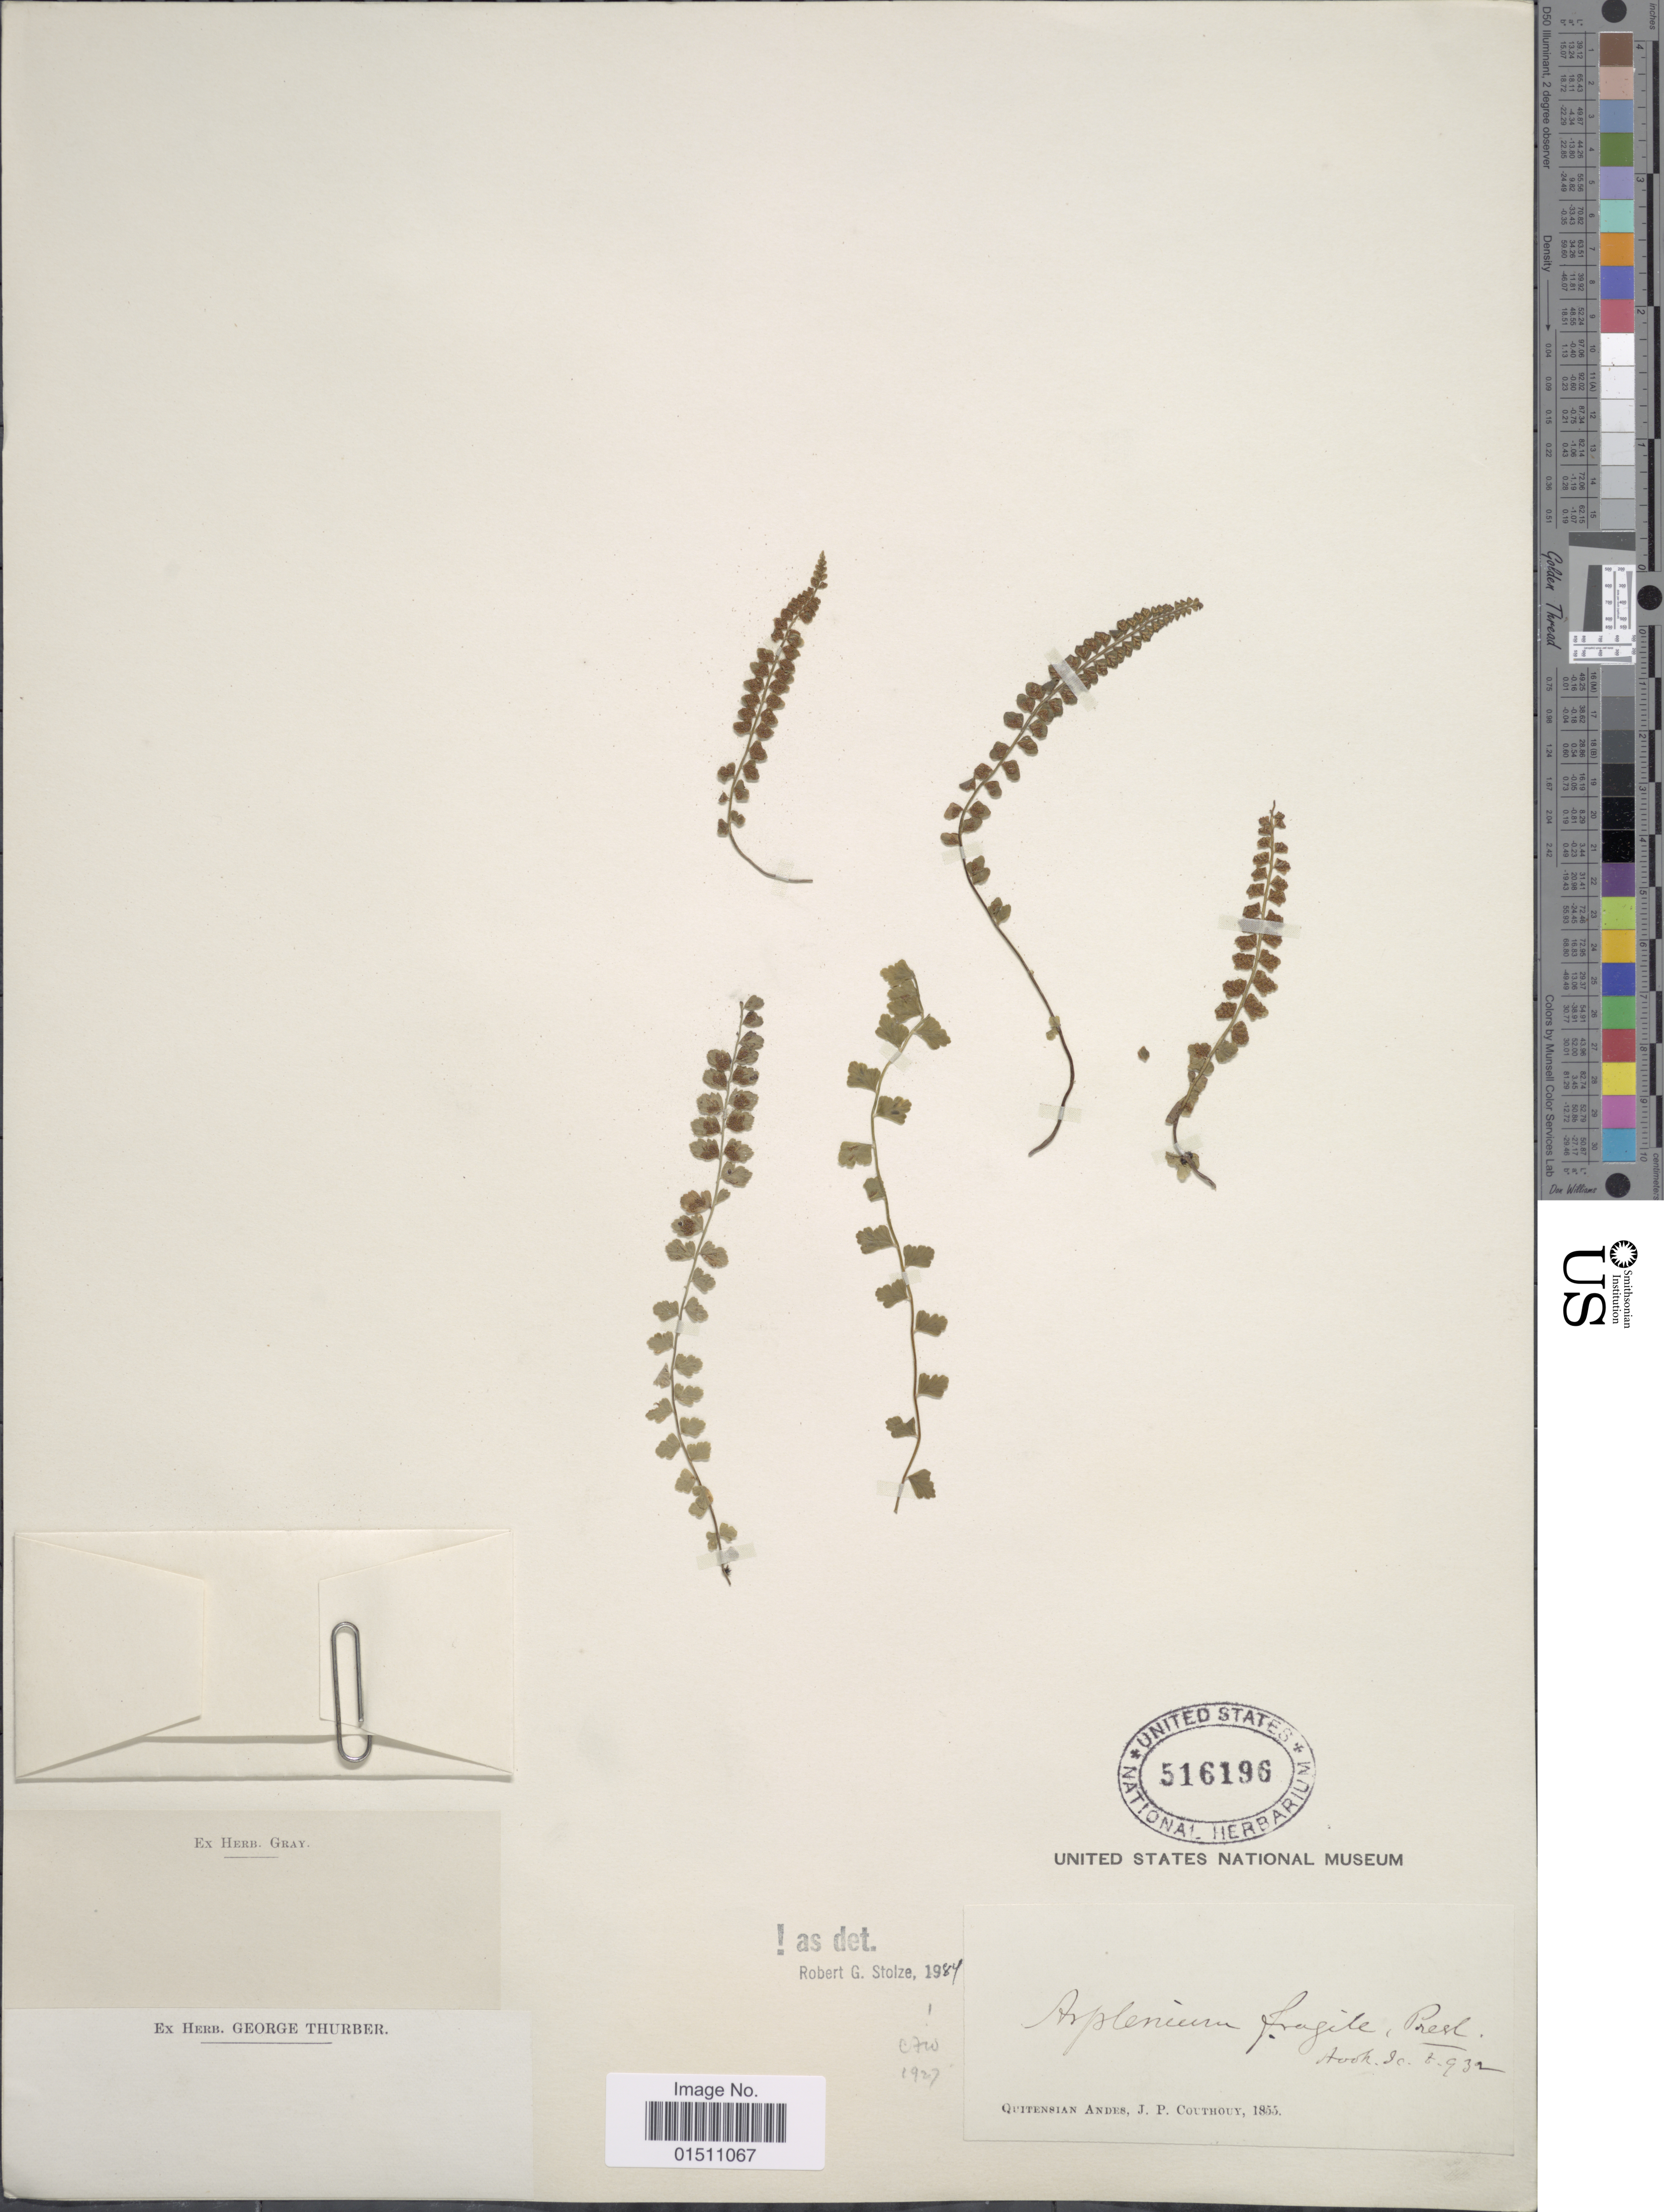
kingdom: Plantae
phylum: Tracheophyta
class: Polypodiopsida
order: Polypodiales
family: Aspleniaceae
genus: Asplenium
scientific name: Asplenium fragile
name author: C. Presl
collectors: J. Couthouy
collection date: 1855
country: Ecuador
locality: Quitensian Andes.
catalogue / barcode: US 516196